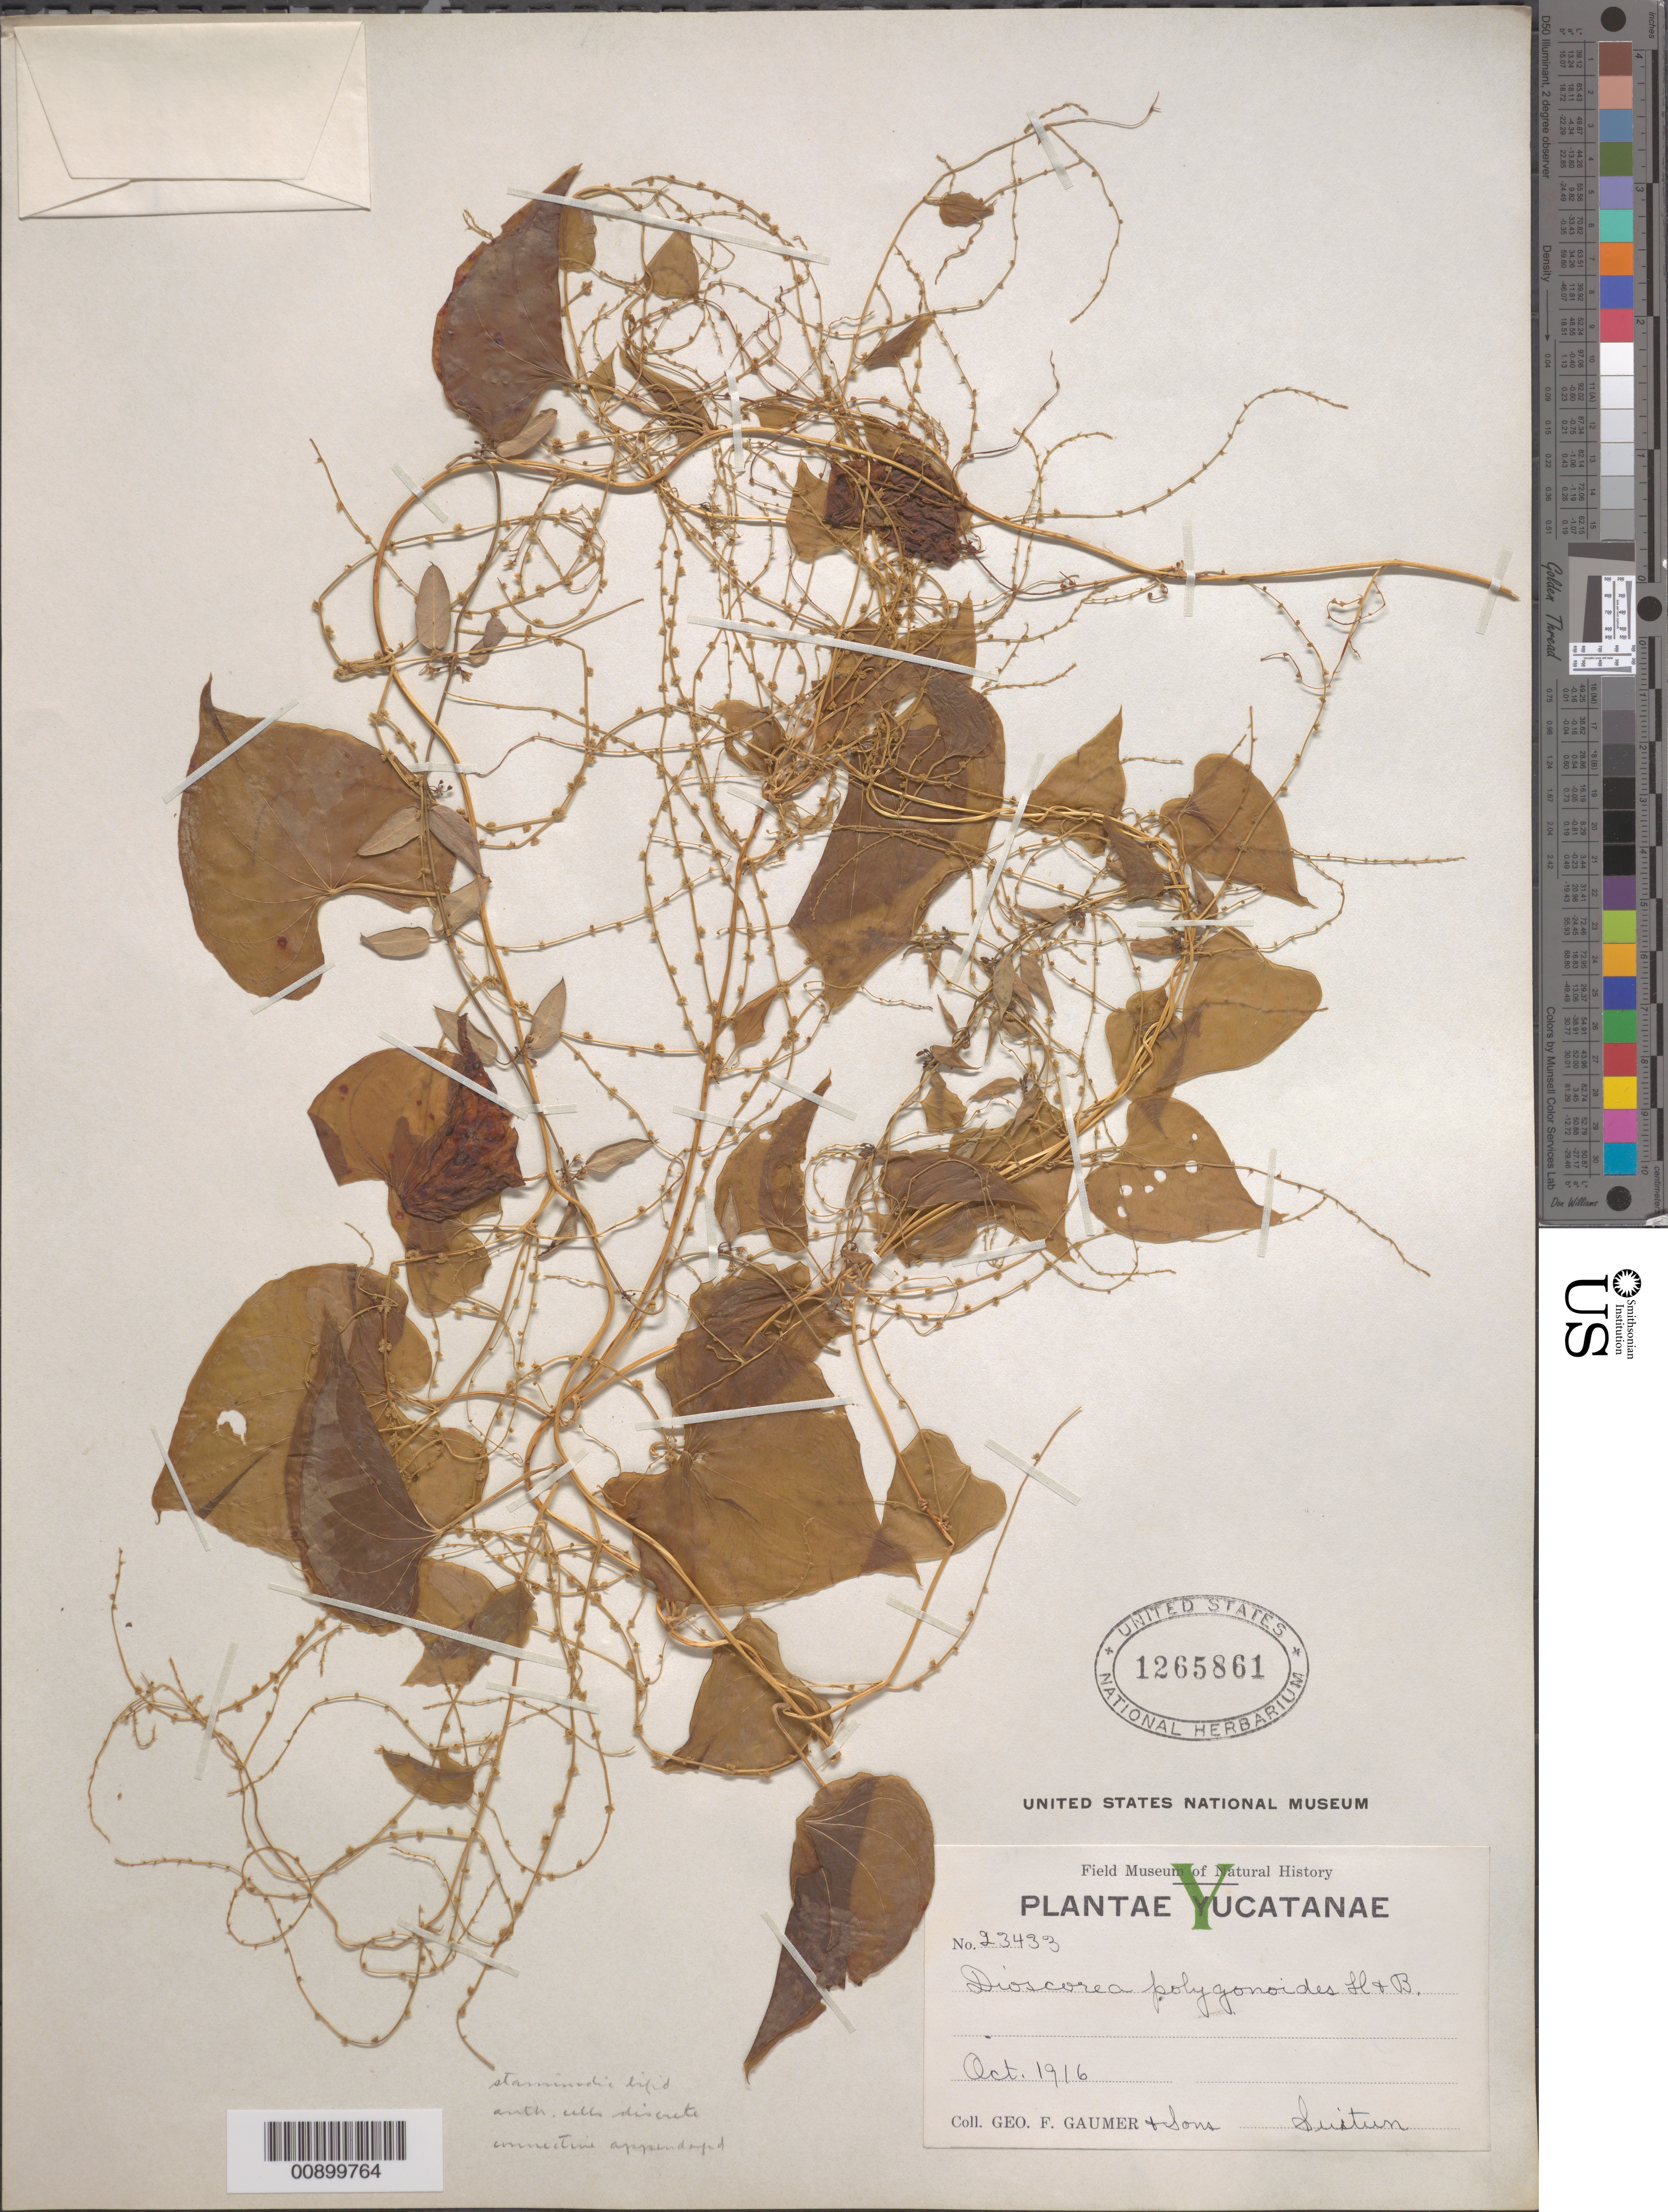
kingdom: Plantae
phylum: Tracheophyta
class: Liliopsida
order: Dioscoreales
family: Dioscoreaceae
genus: Dioscorea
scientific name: Dioscorea polygonoides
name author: Humb. & Bonpl. ex Willd.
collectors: G. F. Gaumer & et al.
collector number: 23433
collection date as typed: Oct 1916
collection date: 1916-10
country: Mexico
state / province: Yucatán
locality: Suitun, Yucatán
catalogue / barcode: US 1265861